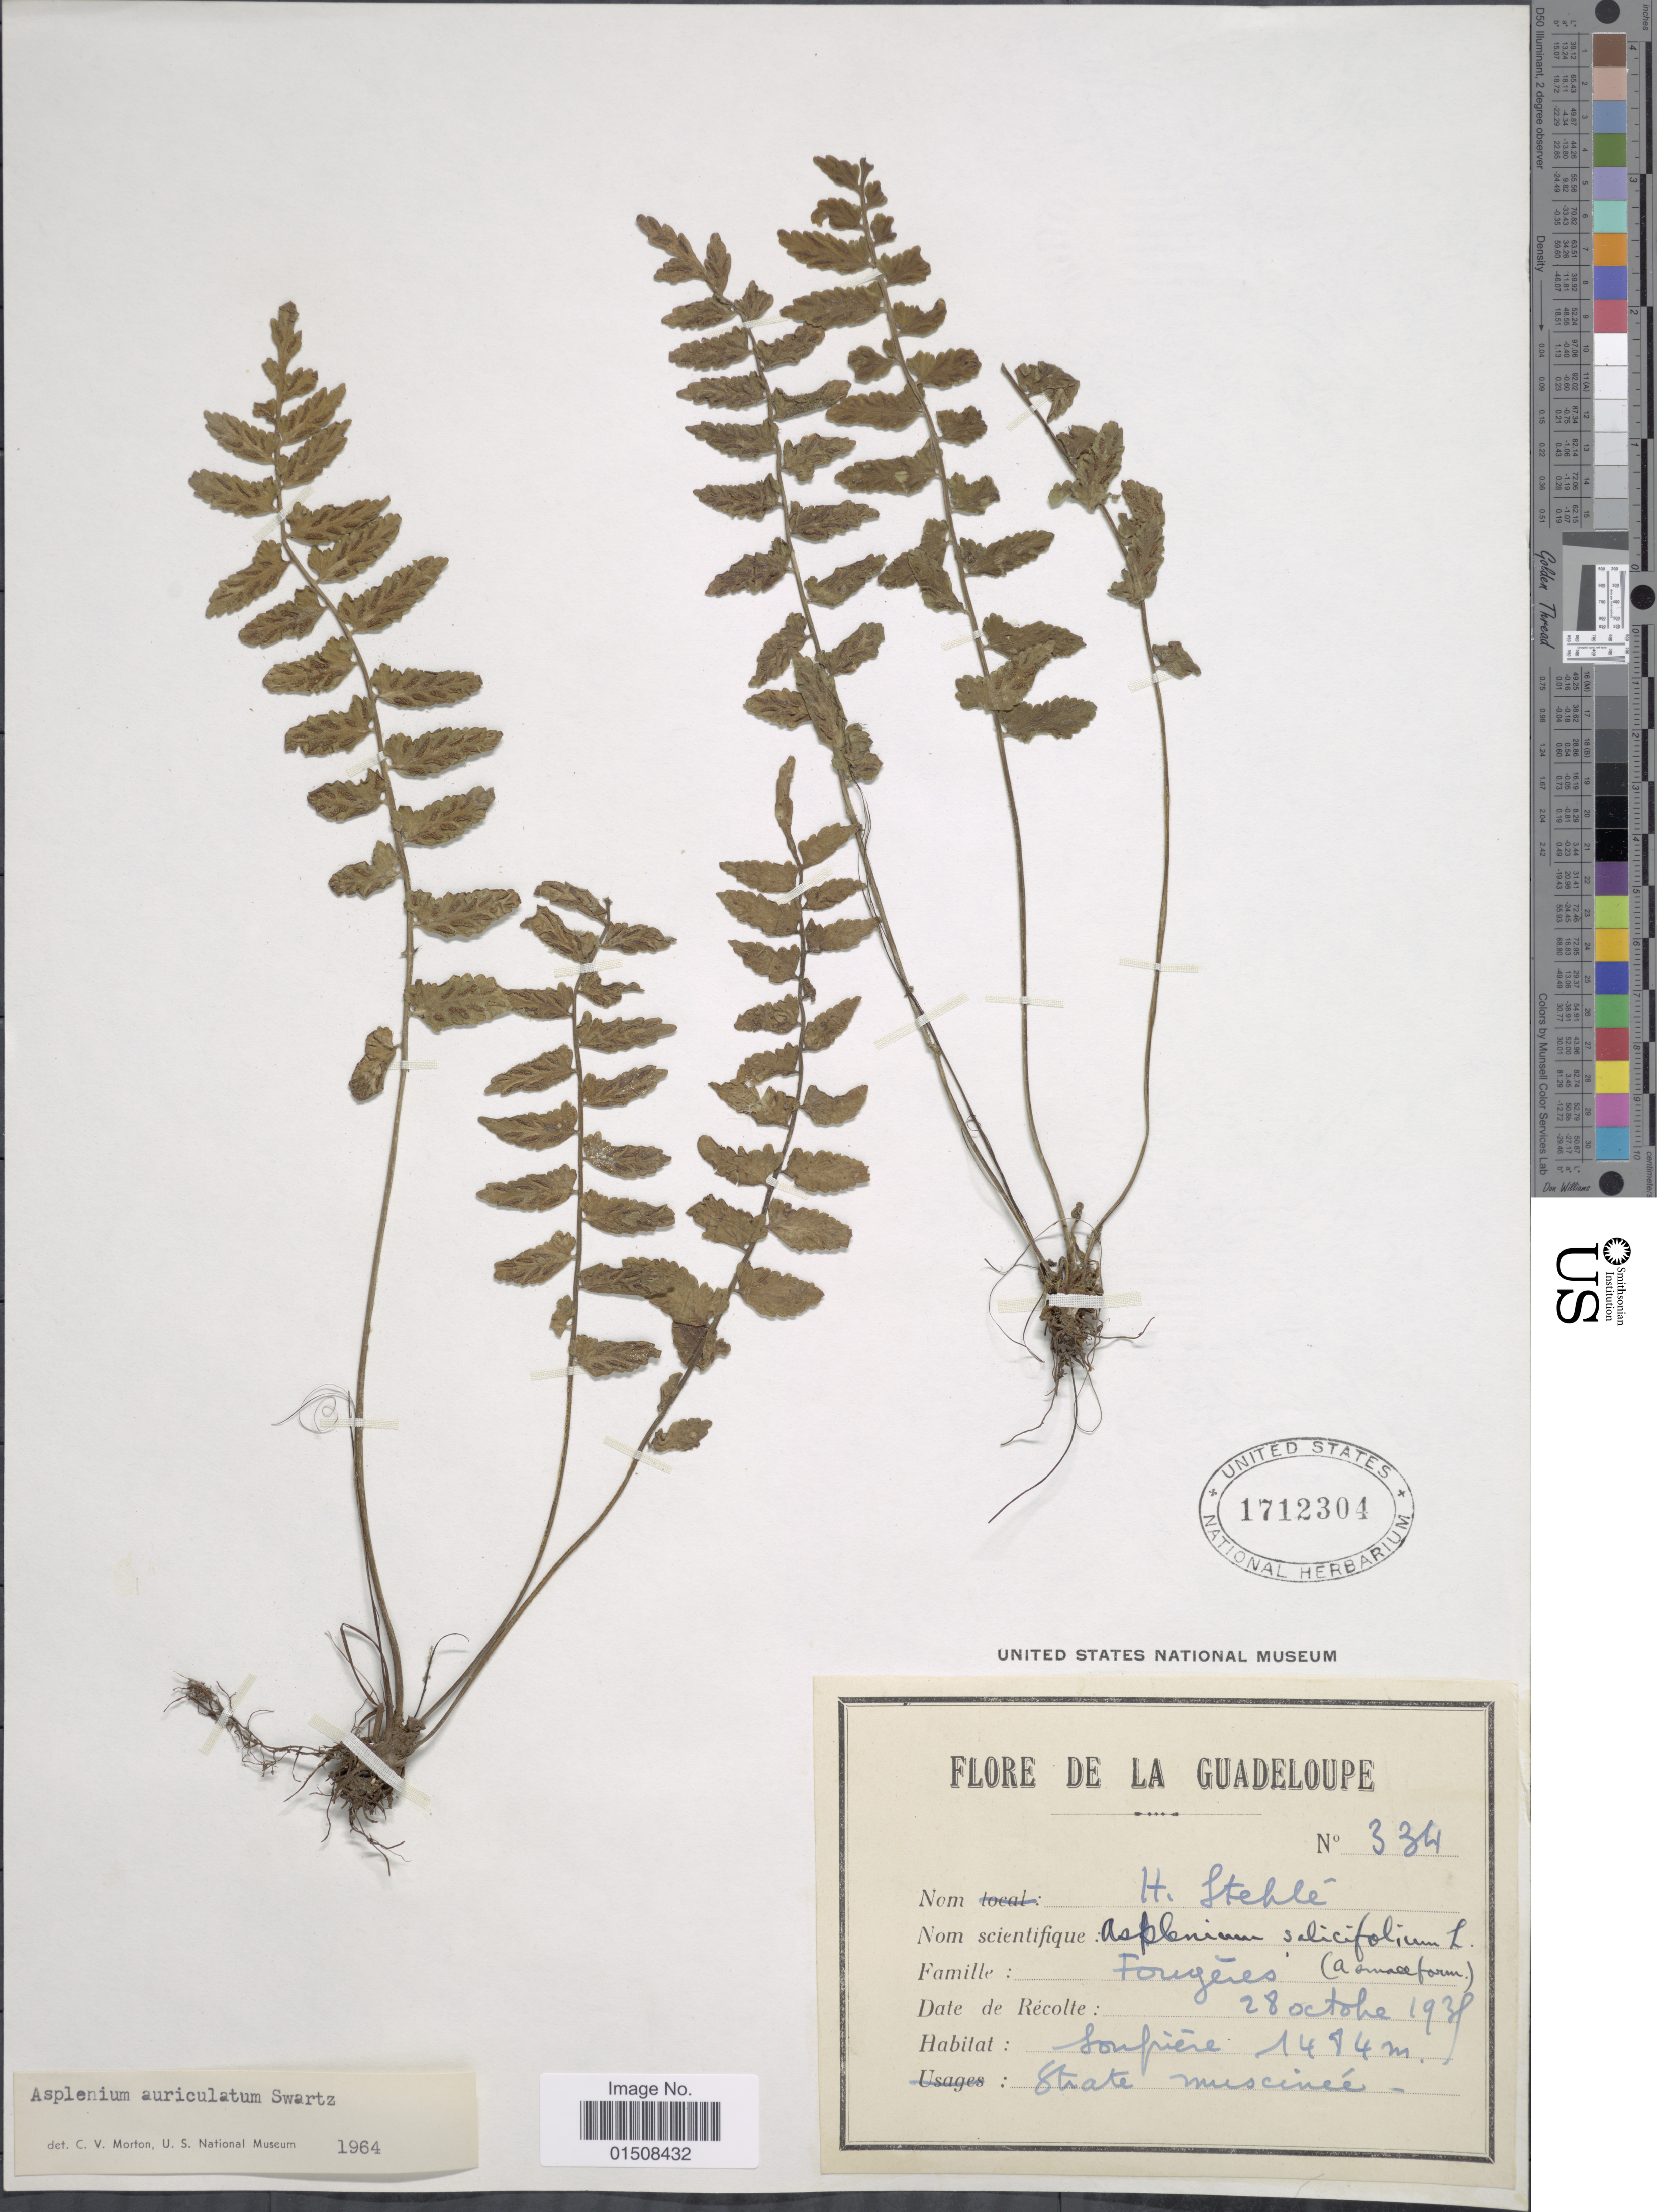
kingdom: Plantae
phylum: Tracheophyta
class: Polypodiopsida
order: Polypodiales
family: Aspleniaceae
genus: Asplenium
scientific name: Asplenium auriculatum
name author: Sw.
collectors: H. Stehlé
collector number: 334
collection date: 1938-10-28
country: Guadeloupe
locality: Soufrière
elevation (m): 1414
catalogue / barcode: US 1712304